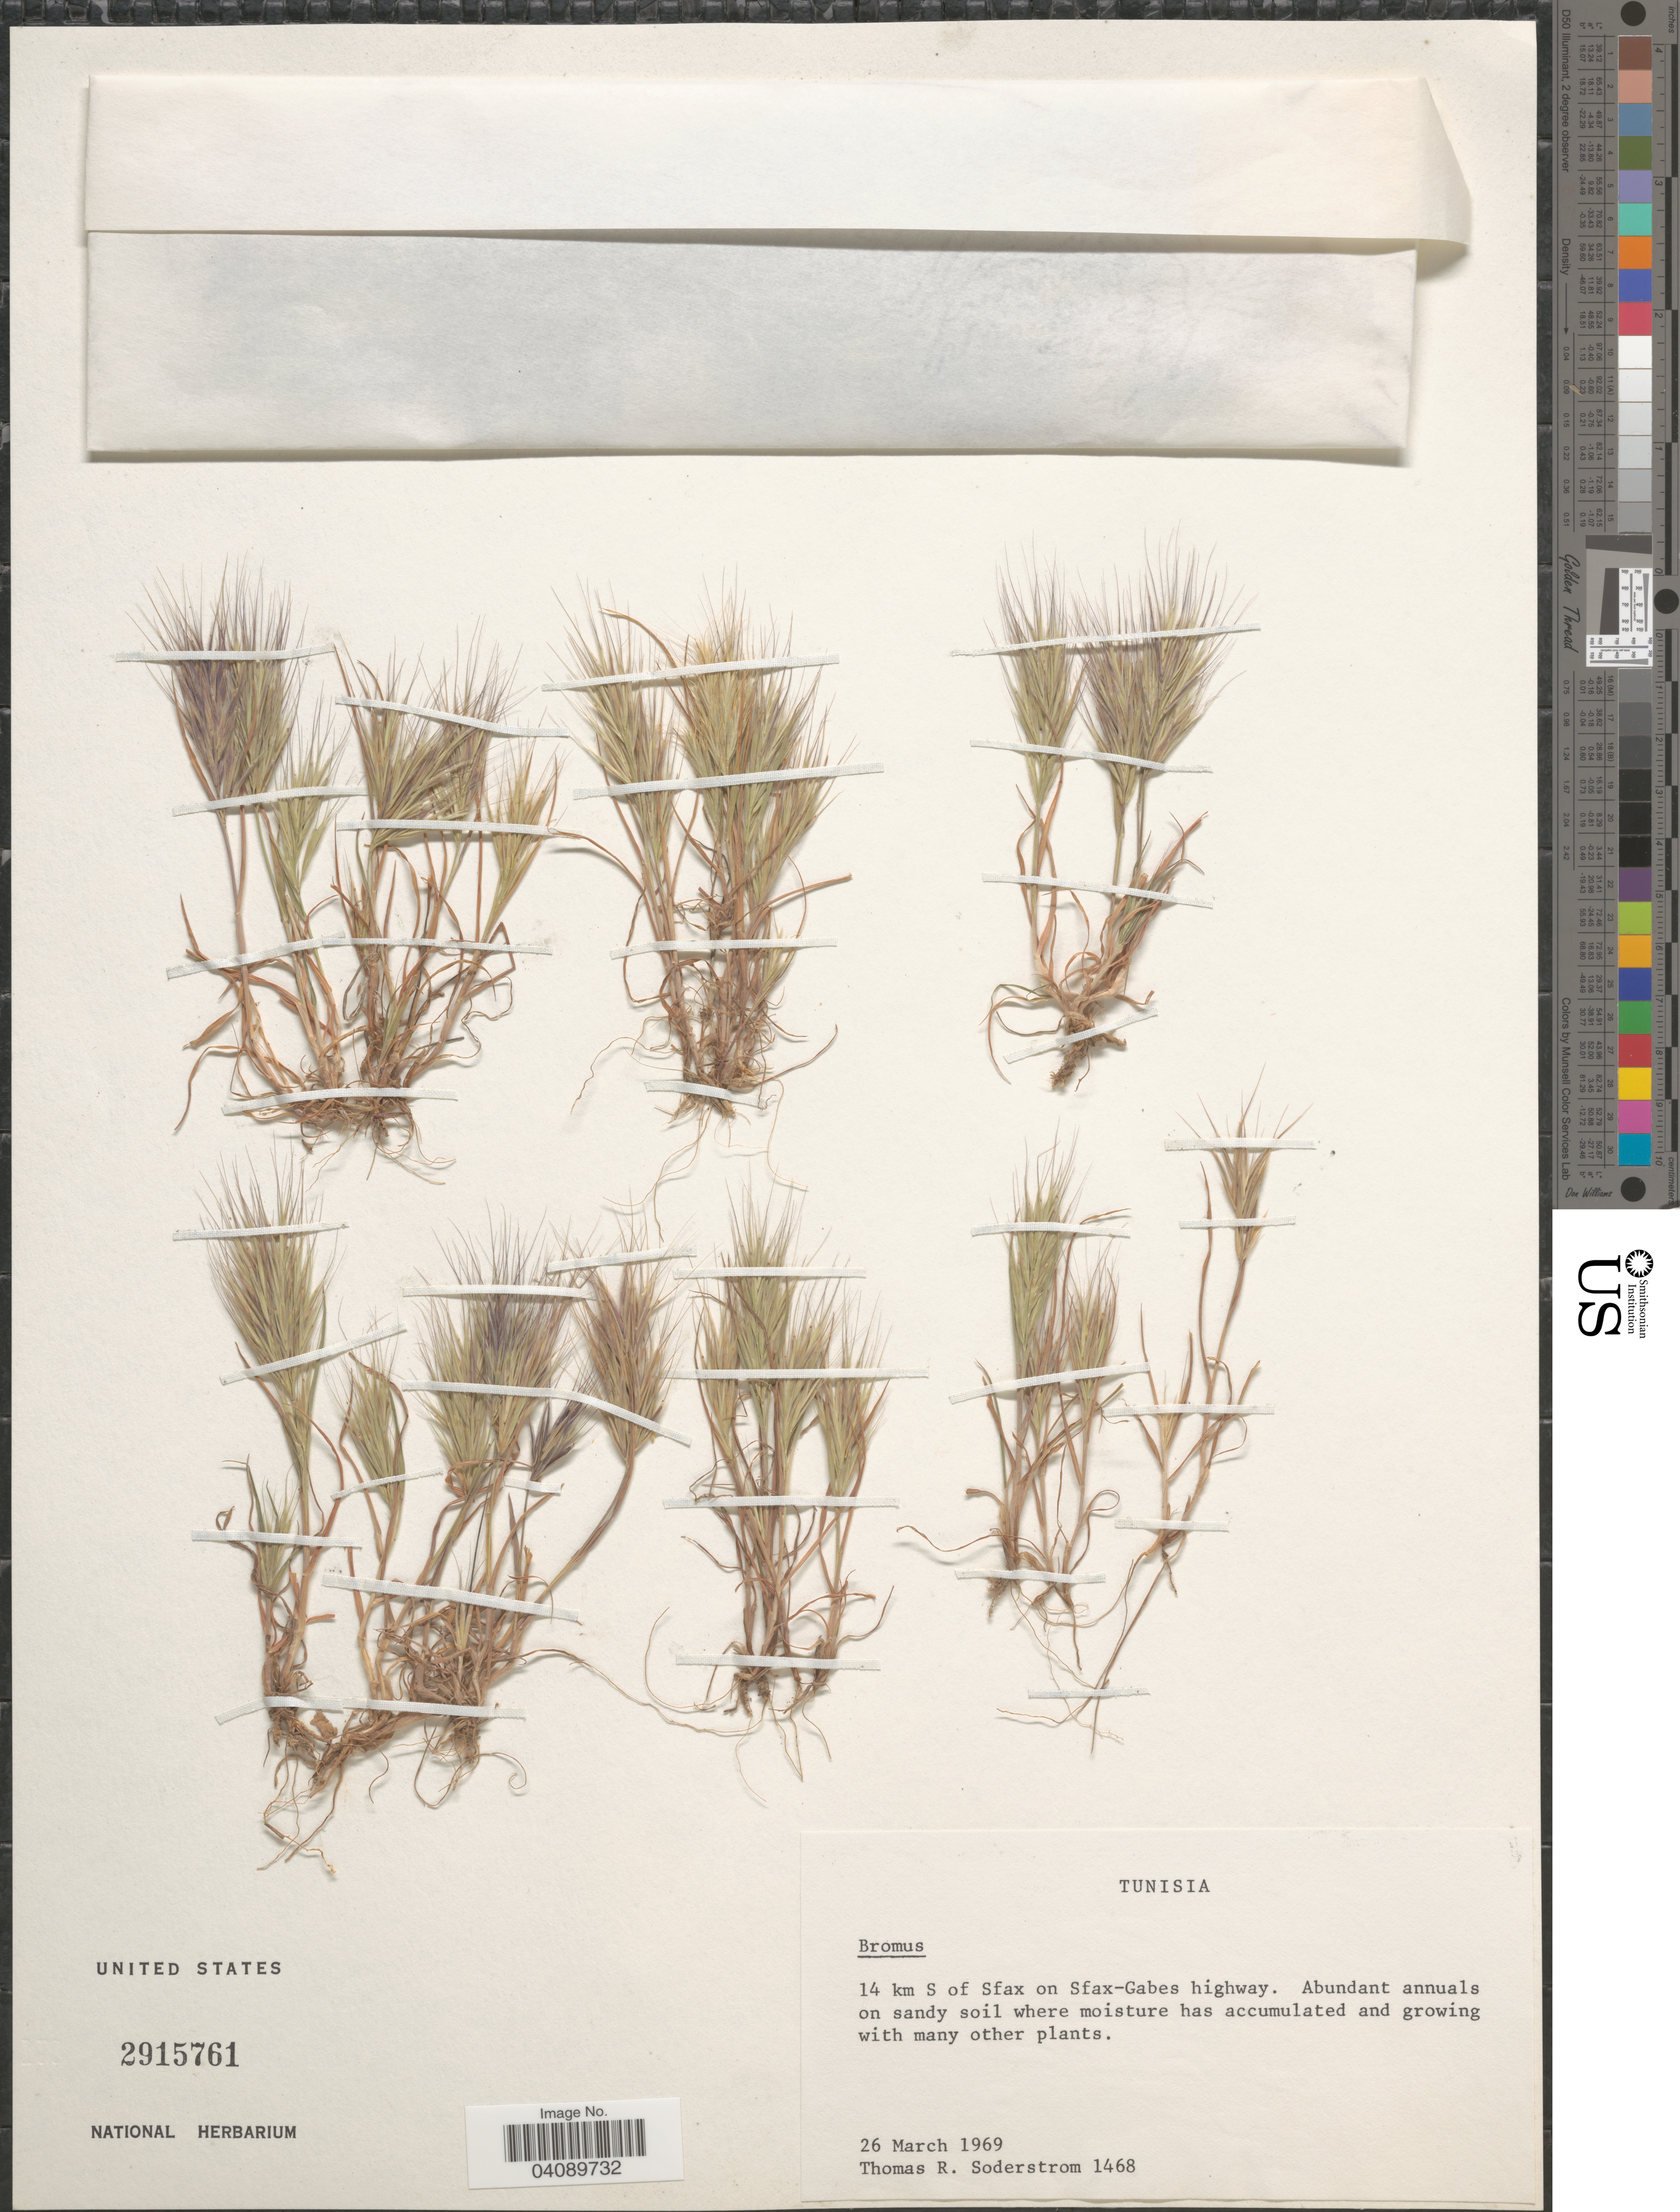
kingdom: Plantae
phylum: Tracheophyta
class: Liliopsida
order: Poales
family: Poaceae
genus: Bromus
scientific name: Bromus sp.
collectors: T. R. Soderstrom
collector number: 1468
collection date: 1969-03-26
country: Tunisia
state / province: Sfax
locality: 14 km S of Sfax on Sfax-Gabes highway.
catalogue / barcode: US 2915761